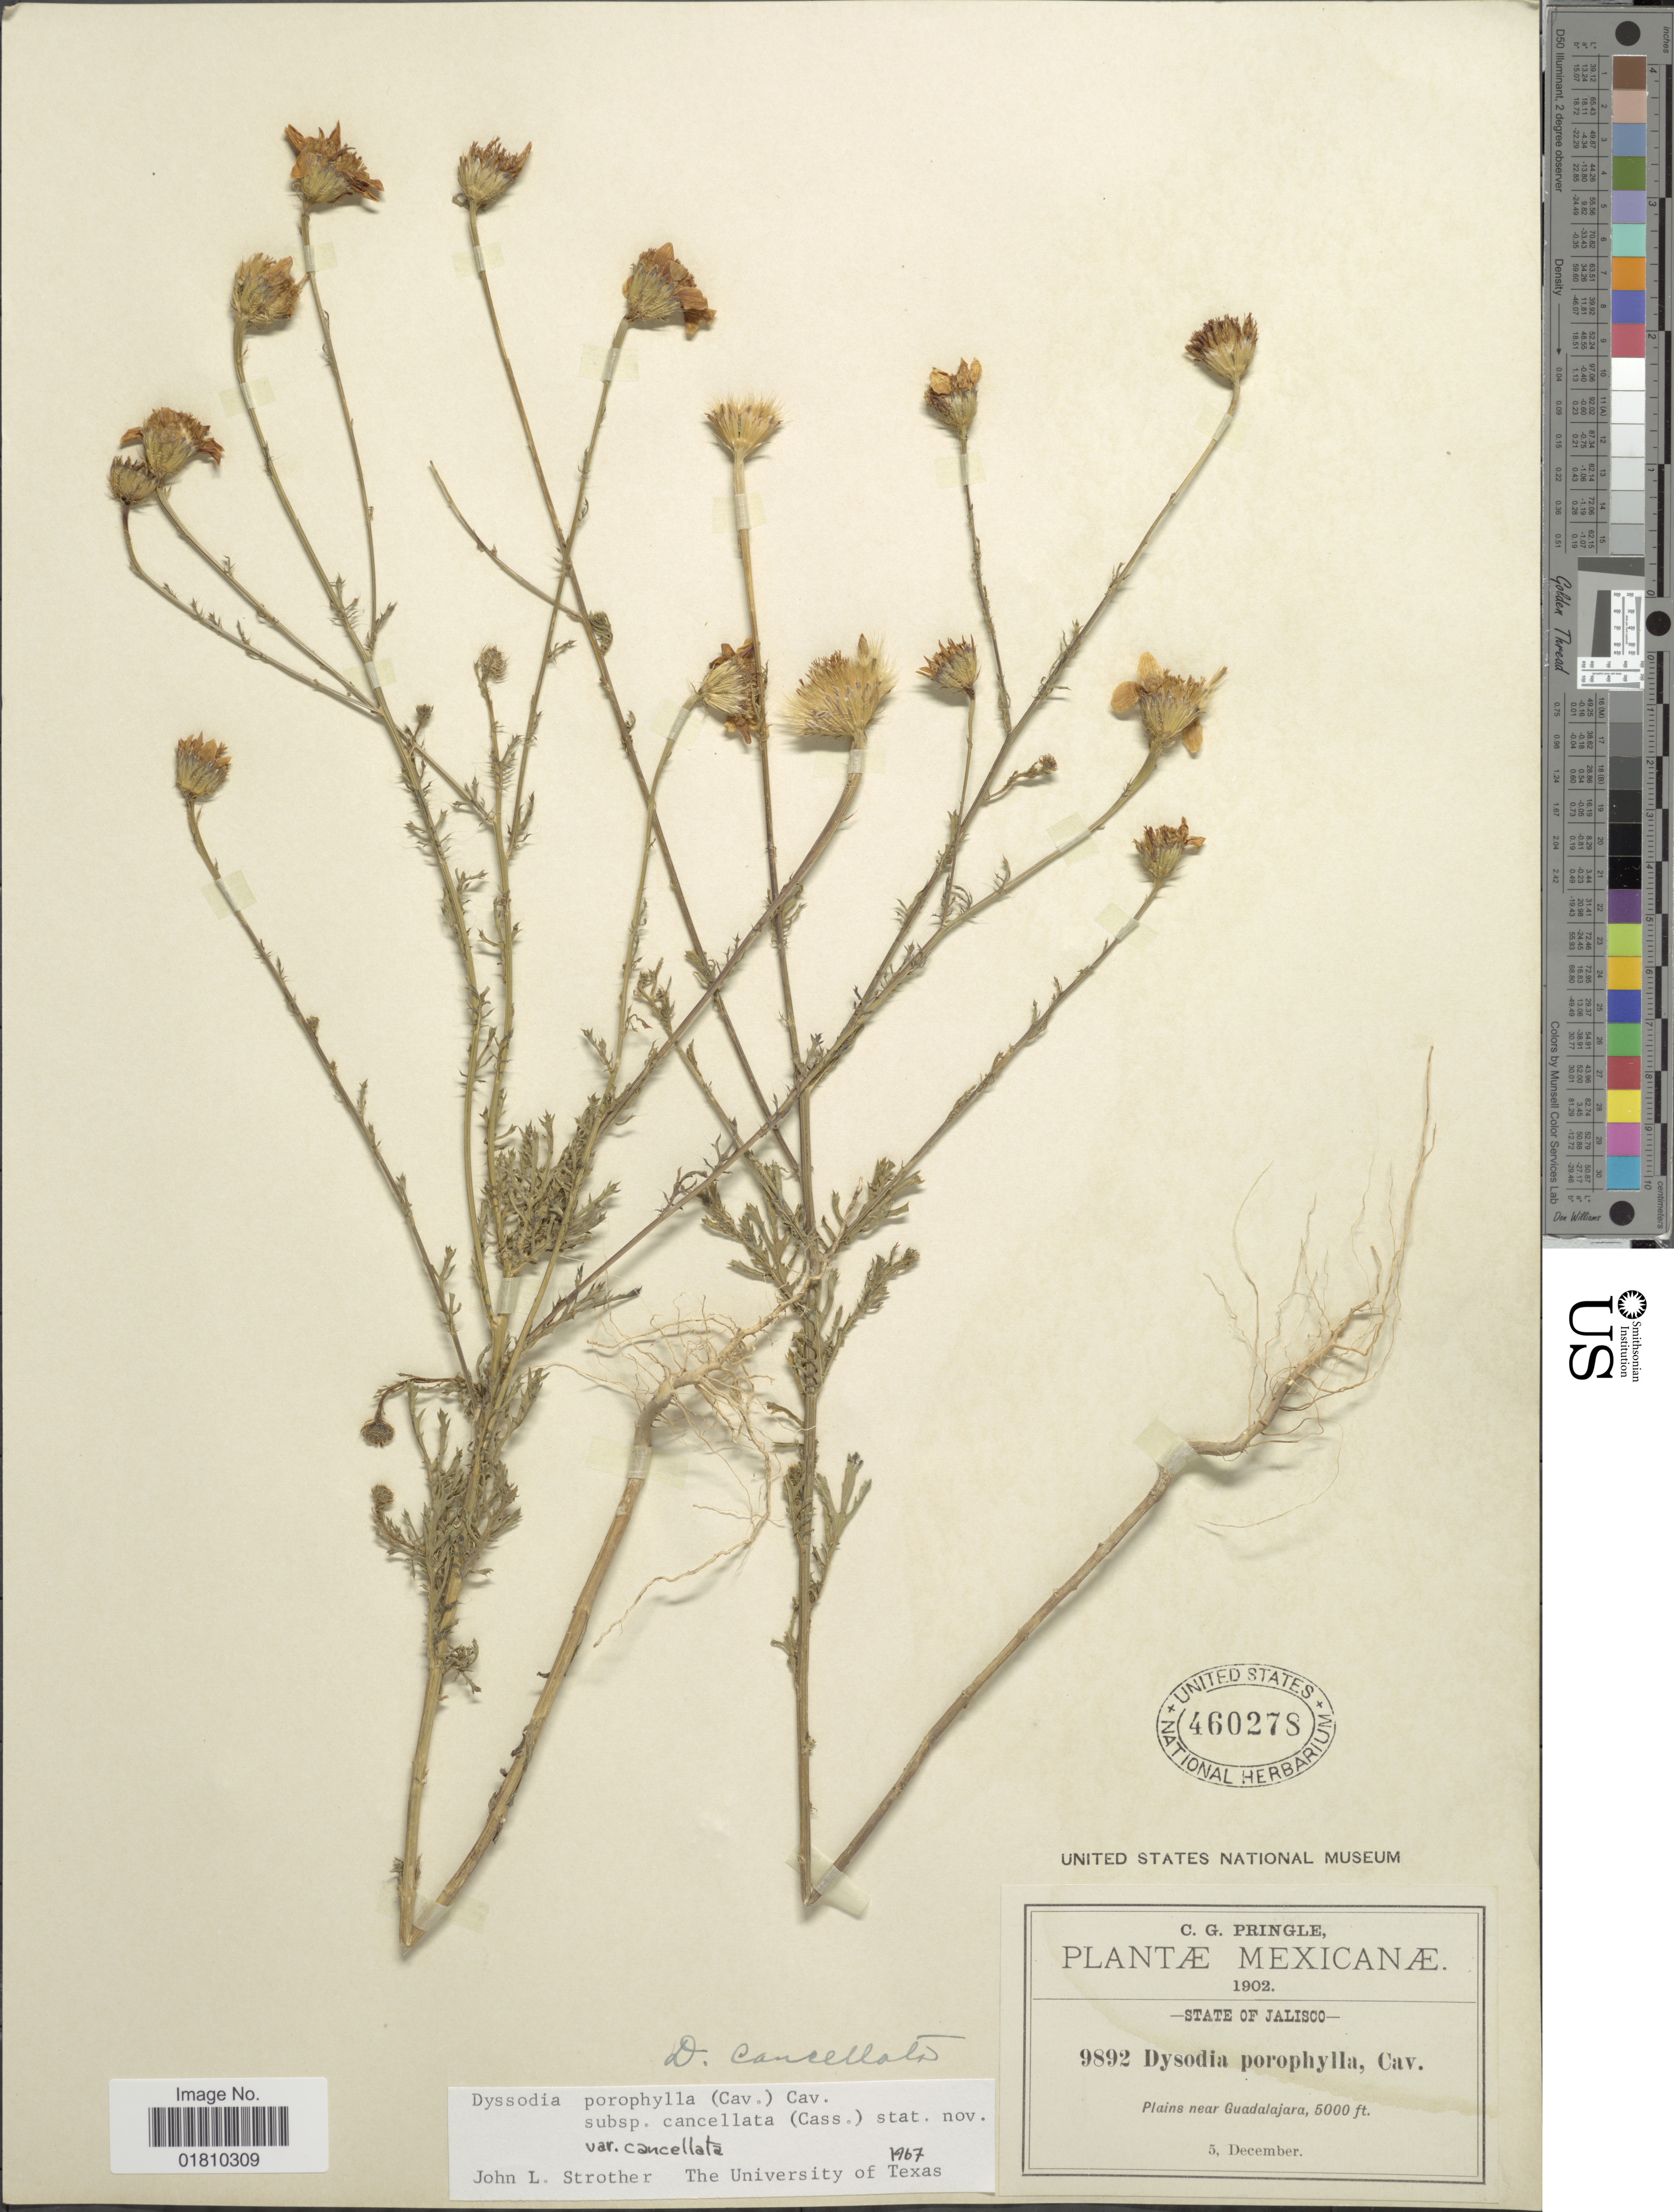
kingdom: Plantae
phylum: Tracheophyta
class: Magnoliopsida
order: Asterales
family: Asteraceae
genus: Adenophyllum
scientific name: Adenophyllum porophyllum var. cancellatum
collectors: C. G. Pringle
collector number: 9892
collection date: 1902-12-05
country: Mexico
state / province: Jalisco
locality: Plains near Guadalajara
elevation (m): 1524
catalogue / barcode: US 460278